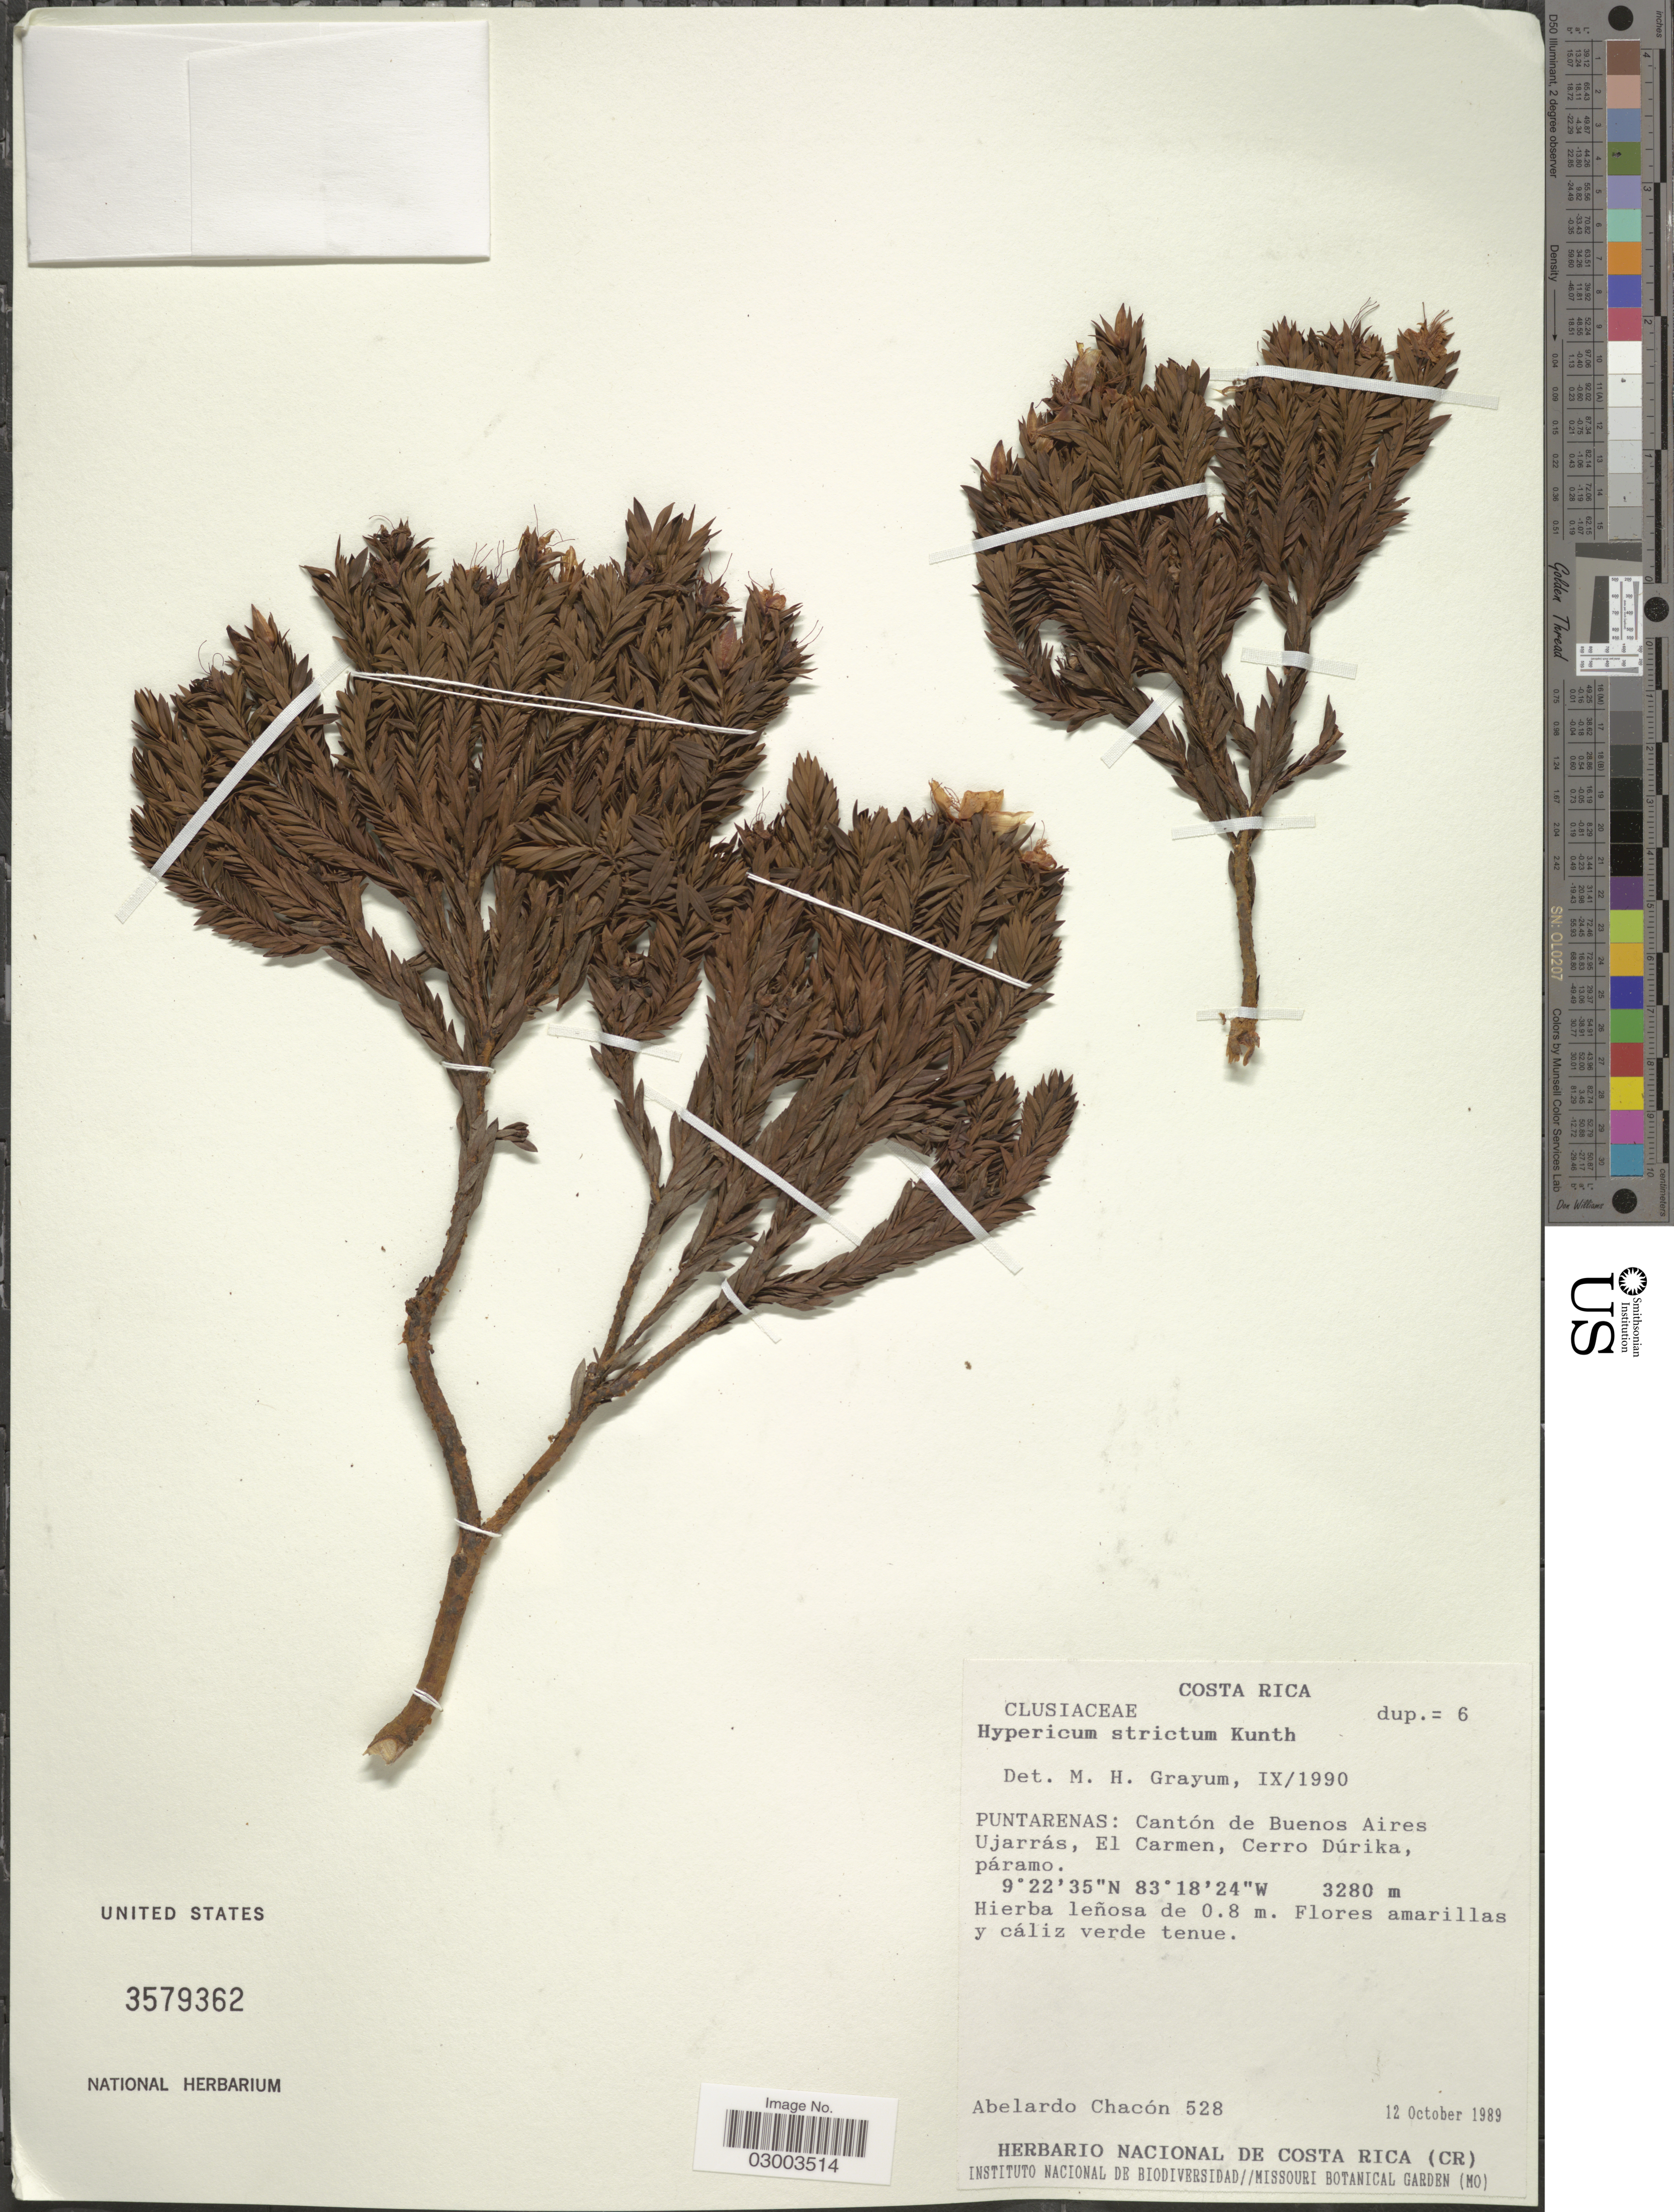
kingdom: Plantae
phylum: Tracheophyta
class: Magnoliopsida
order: Malpighiales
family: Hypericaceae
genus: Hypericum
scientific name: Hypericum strictum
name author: Kunth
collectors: A. Chacon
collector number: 528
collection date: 1989-10-12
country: Costa Rica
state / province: Puntarenas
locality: Cantón de Buenos Aires Ujarrás, El Carmen, Cerro Dúrika.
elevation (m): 3280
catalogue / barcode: US 3579362